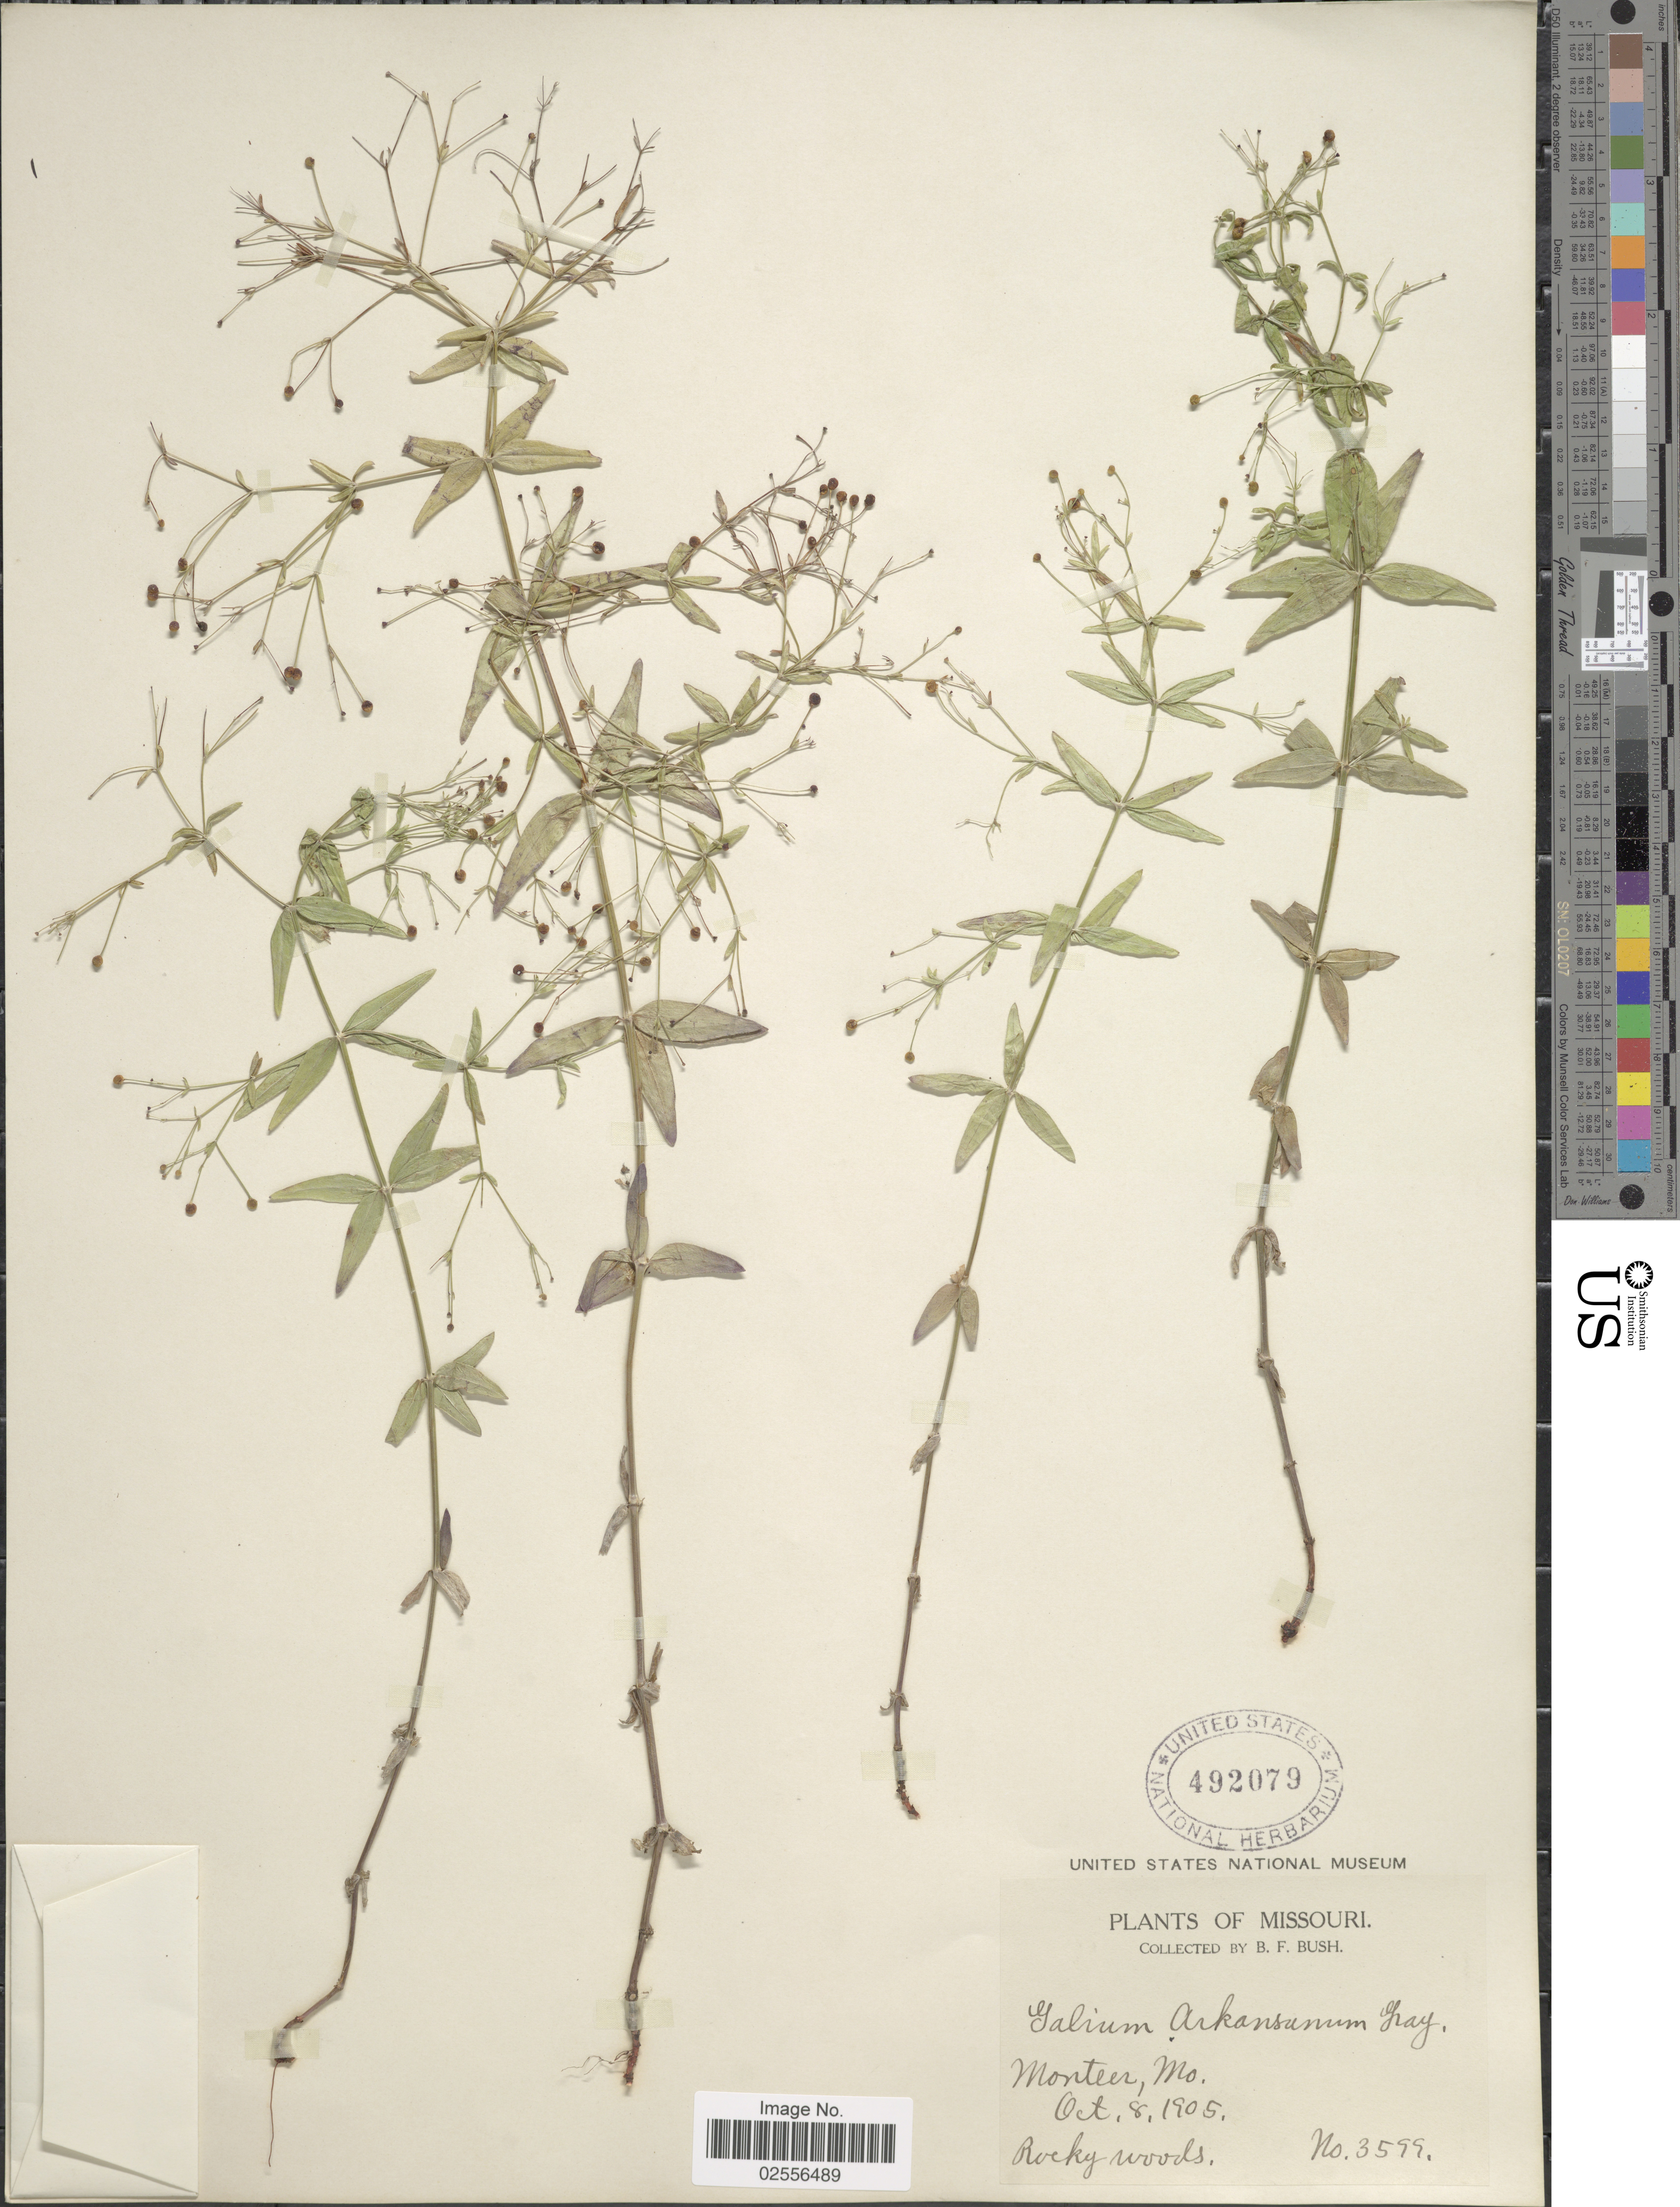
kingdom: Plantae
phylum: Tracheophyta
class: Magnoliopsida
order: Gentianales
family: Rubiaceae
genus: Galium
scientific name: Galium arkansanum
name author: A. Gray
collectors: B. F. Bush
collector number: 3599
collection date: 1905-10-08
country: United States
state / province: Missouri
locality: Monteer, Rocky woods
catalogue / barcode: US 492079